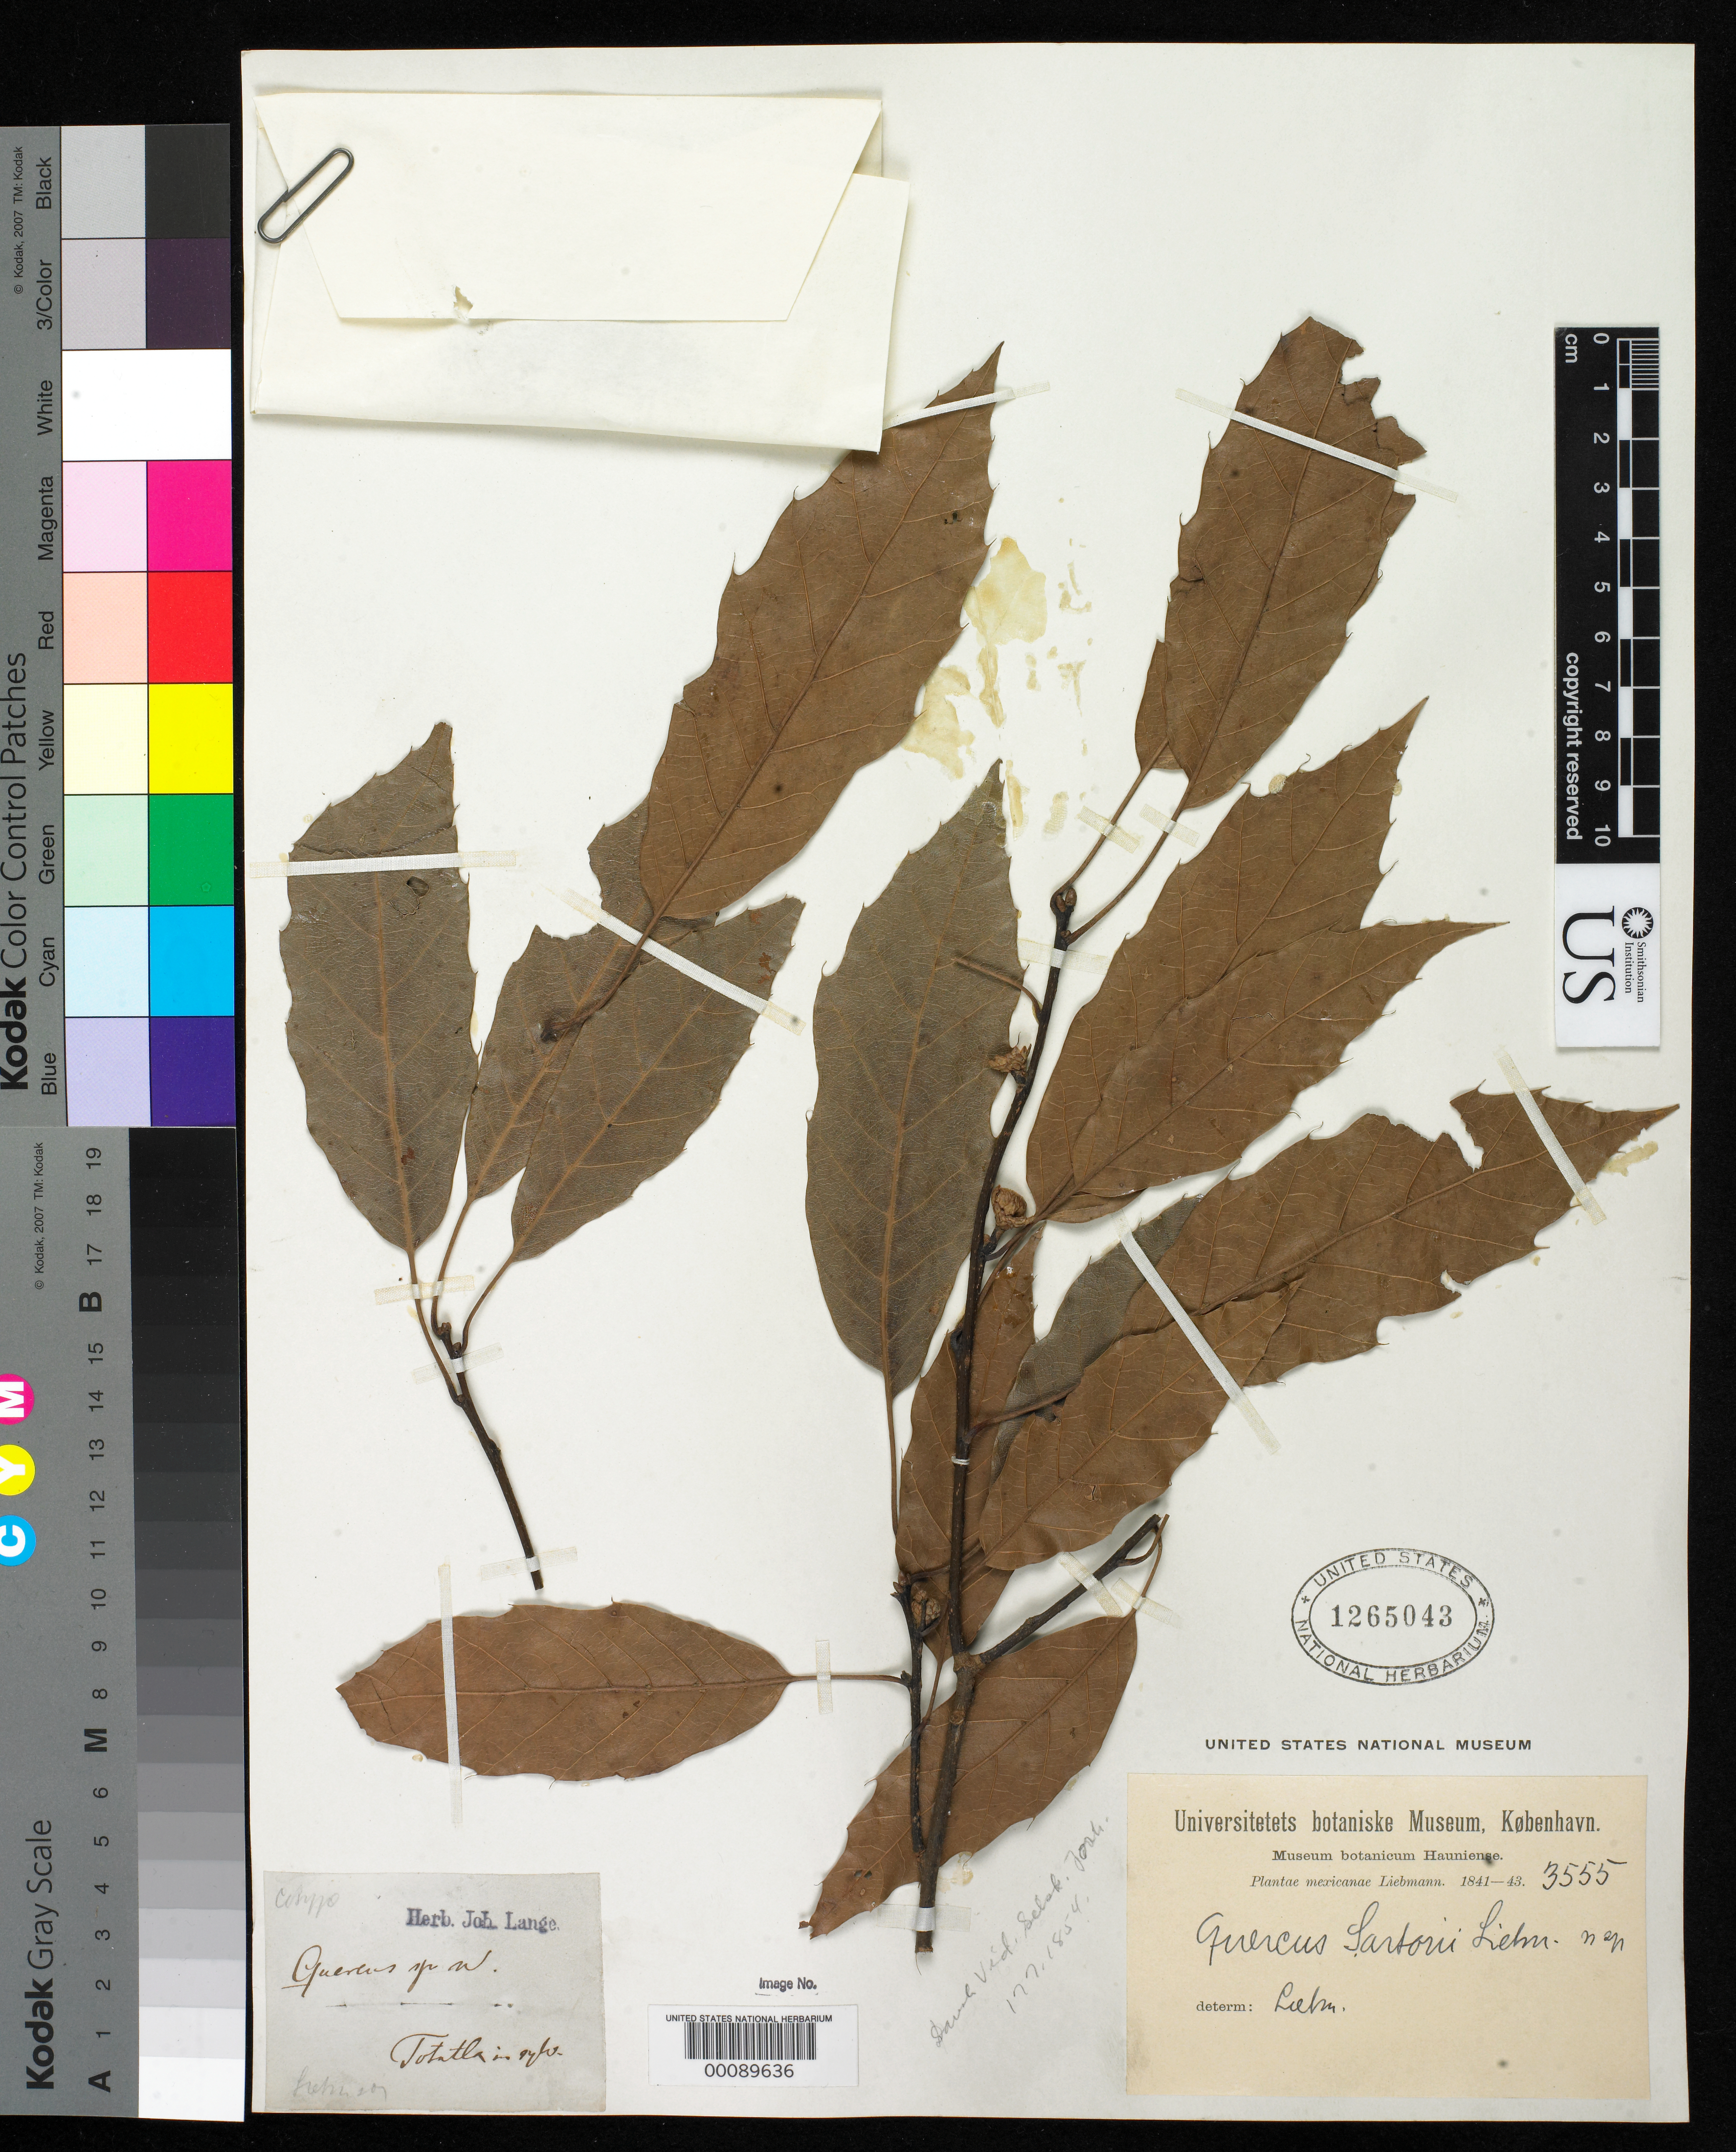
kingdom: Plantae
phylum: Tracheophyta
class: Magnoliopsida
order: Fagales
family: Fagaceae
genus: Quercus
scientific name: Quercus sartorii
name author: Liebm.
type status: Type Collection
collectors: F. M. Liebmann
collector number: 3555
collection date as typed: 1841 to -- --- 1842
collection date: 1841/1842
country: Mexico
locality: E of Monserrat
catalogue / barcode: US 1265043